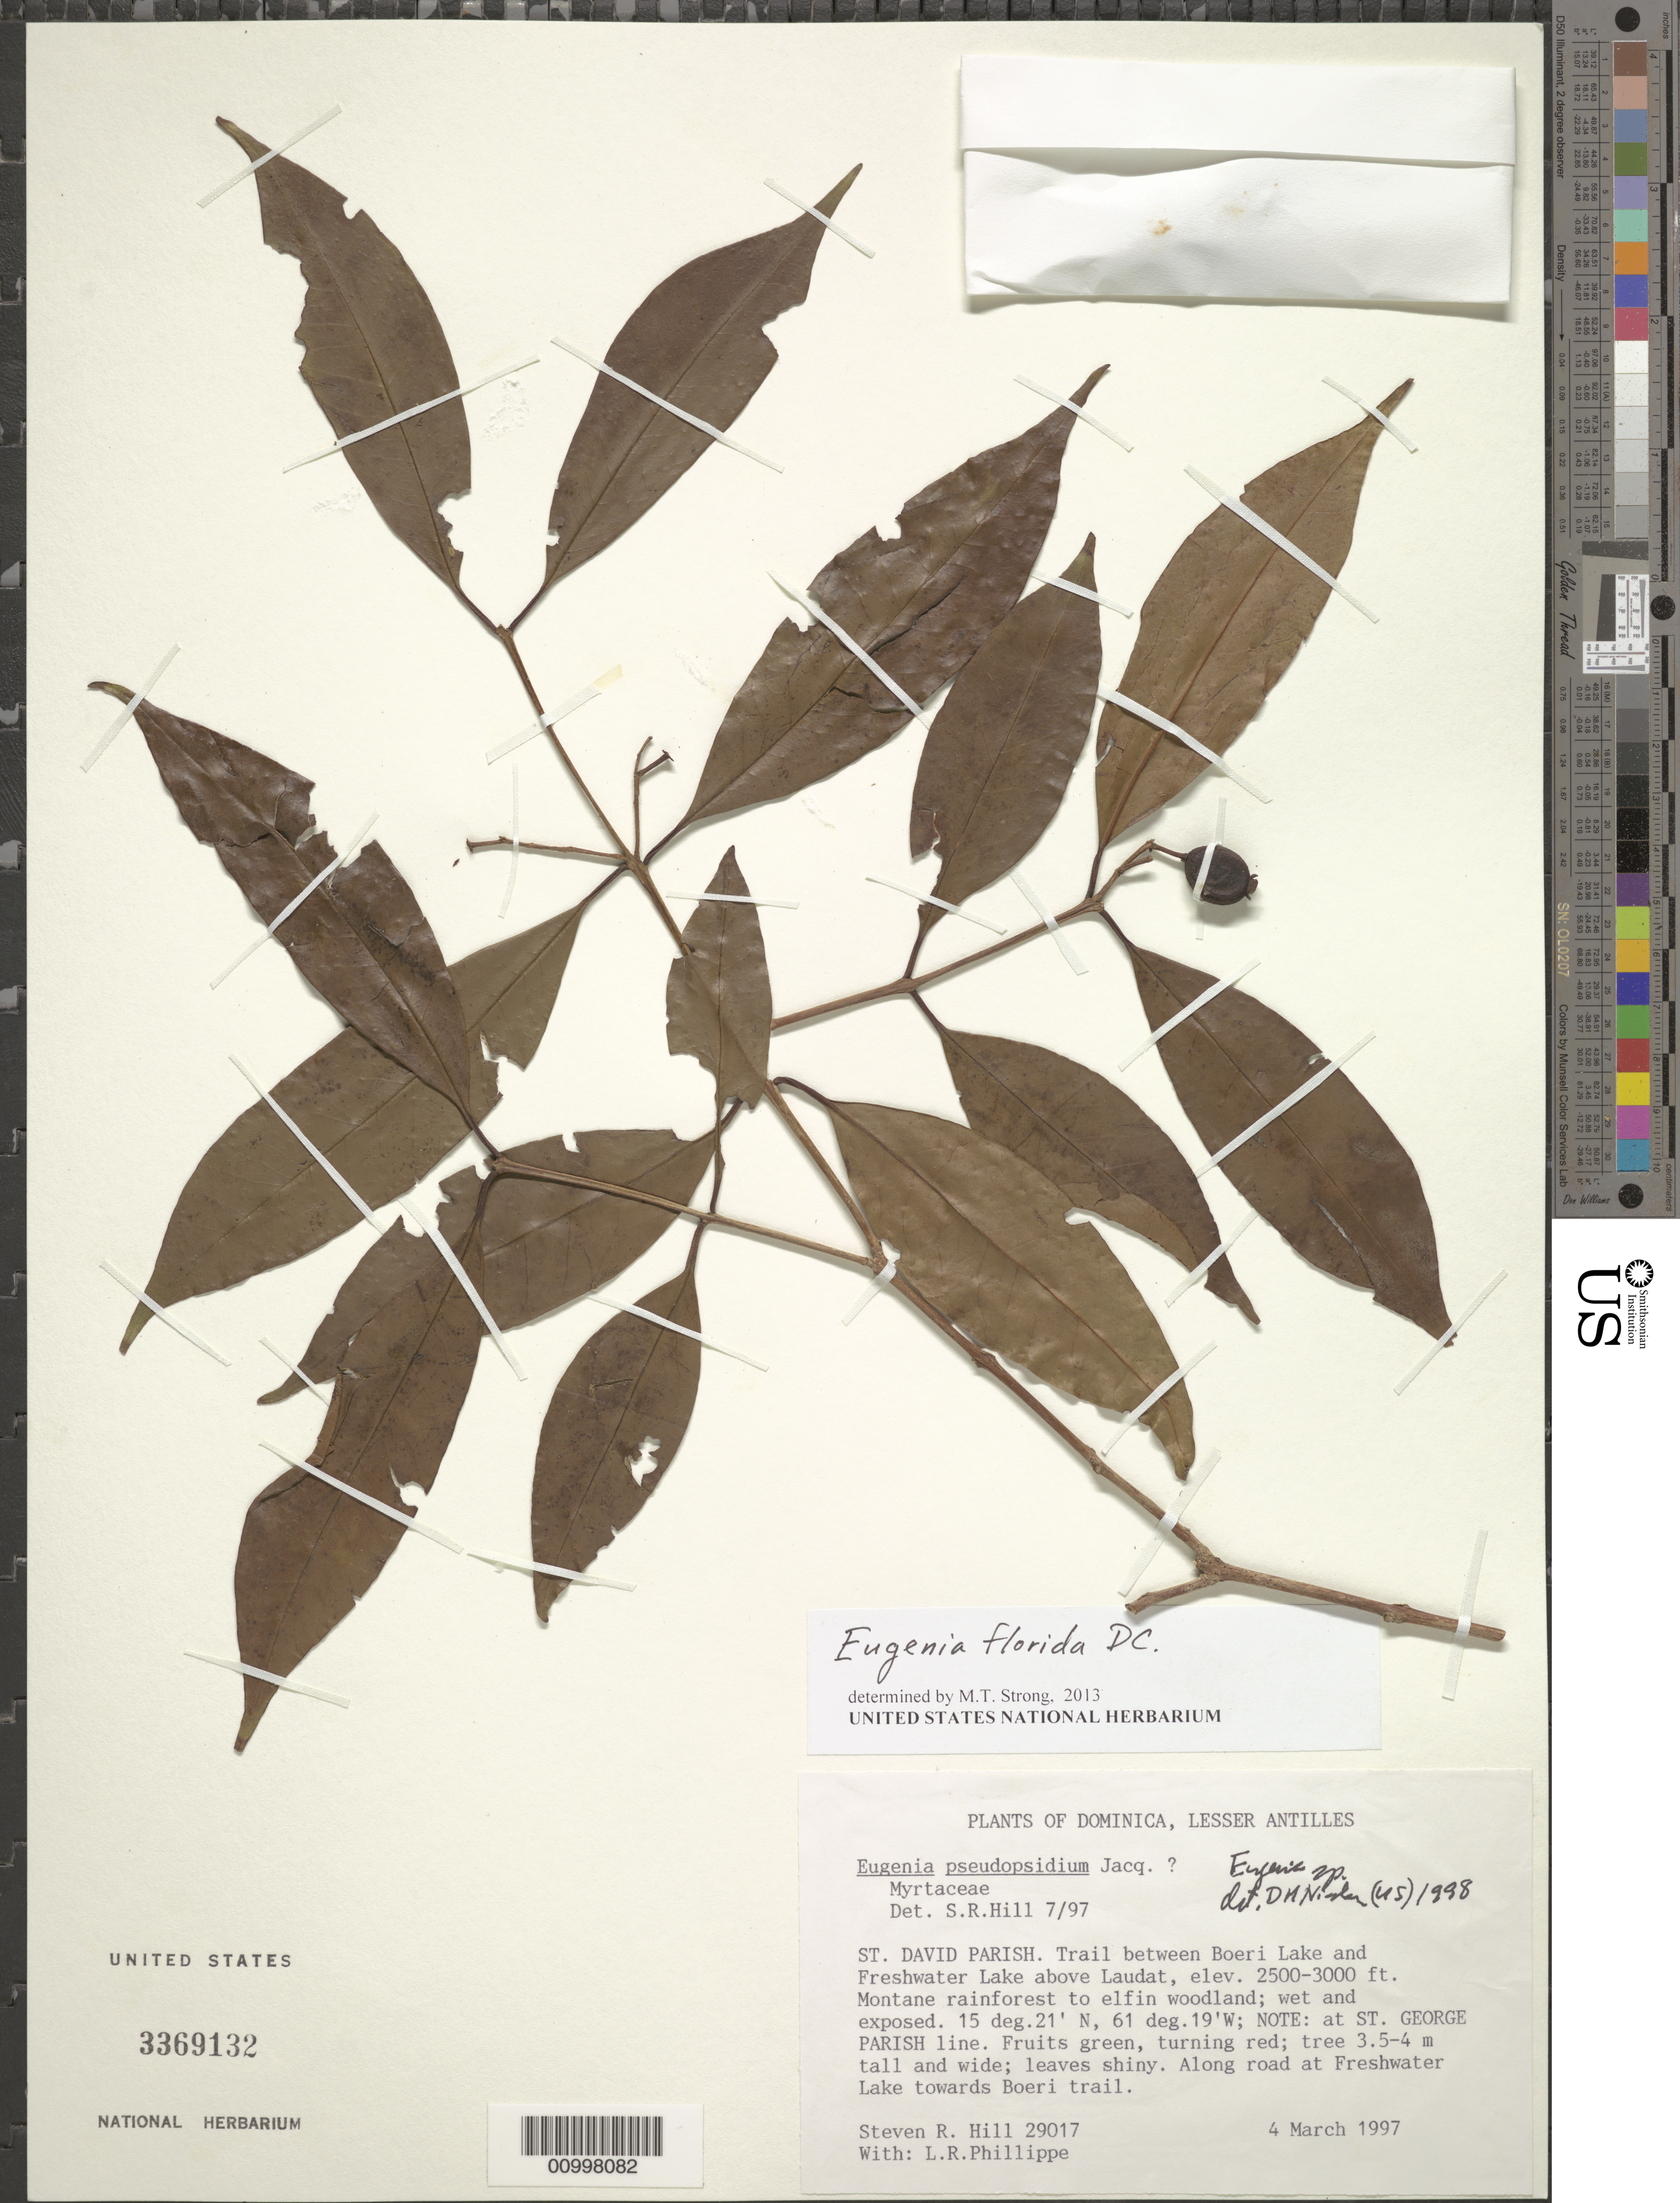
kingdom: Plantae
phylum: Tracheophyta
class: Magnoliopsida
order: Myrtales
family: Myrtaceae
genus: Eugenia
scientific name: Eugenia florida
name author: DC.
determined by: Strong, M. T., (US), Smithsonian Institution - National Museum of Natural History (UNITED STATES)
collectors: S. R. Hill & L. Phillippe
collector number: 29017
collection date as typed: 04 Mar 1997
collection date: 1997-03-04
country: Dominica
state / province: St. David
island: Dominica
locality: Trail between Boeri Lake and Freshwater Lake abouve Laudat. Along road at Freshwater Lake towards Boeri trail.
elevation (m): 762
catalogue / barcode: US 3369132